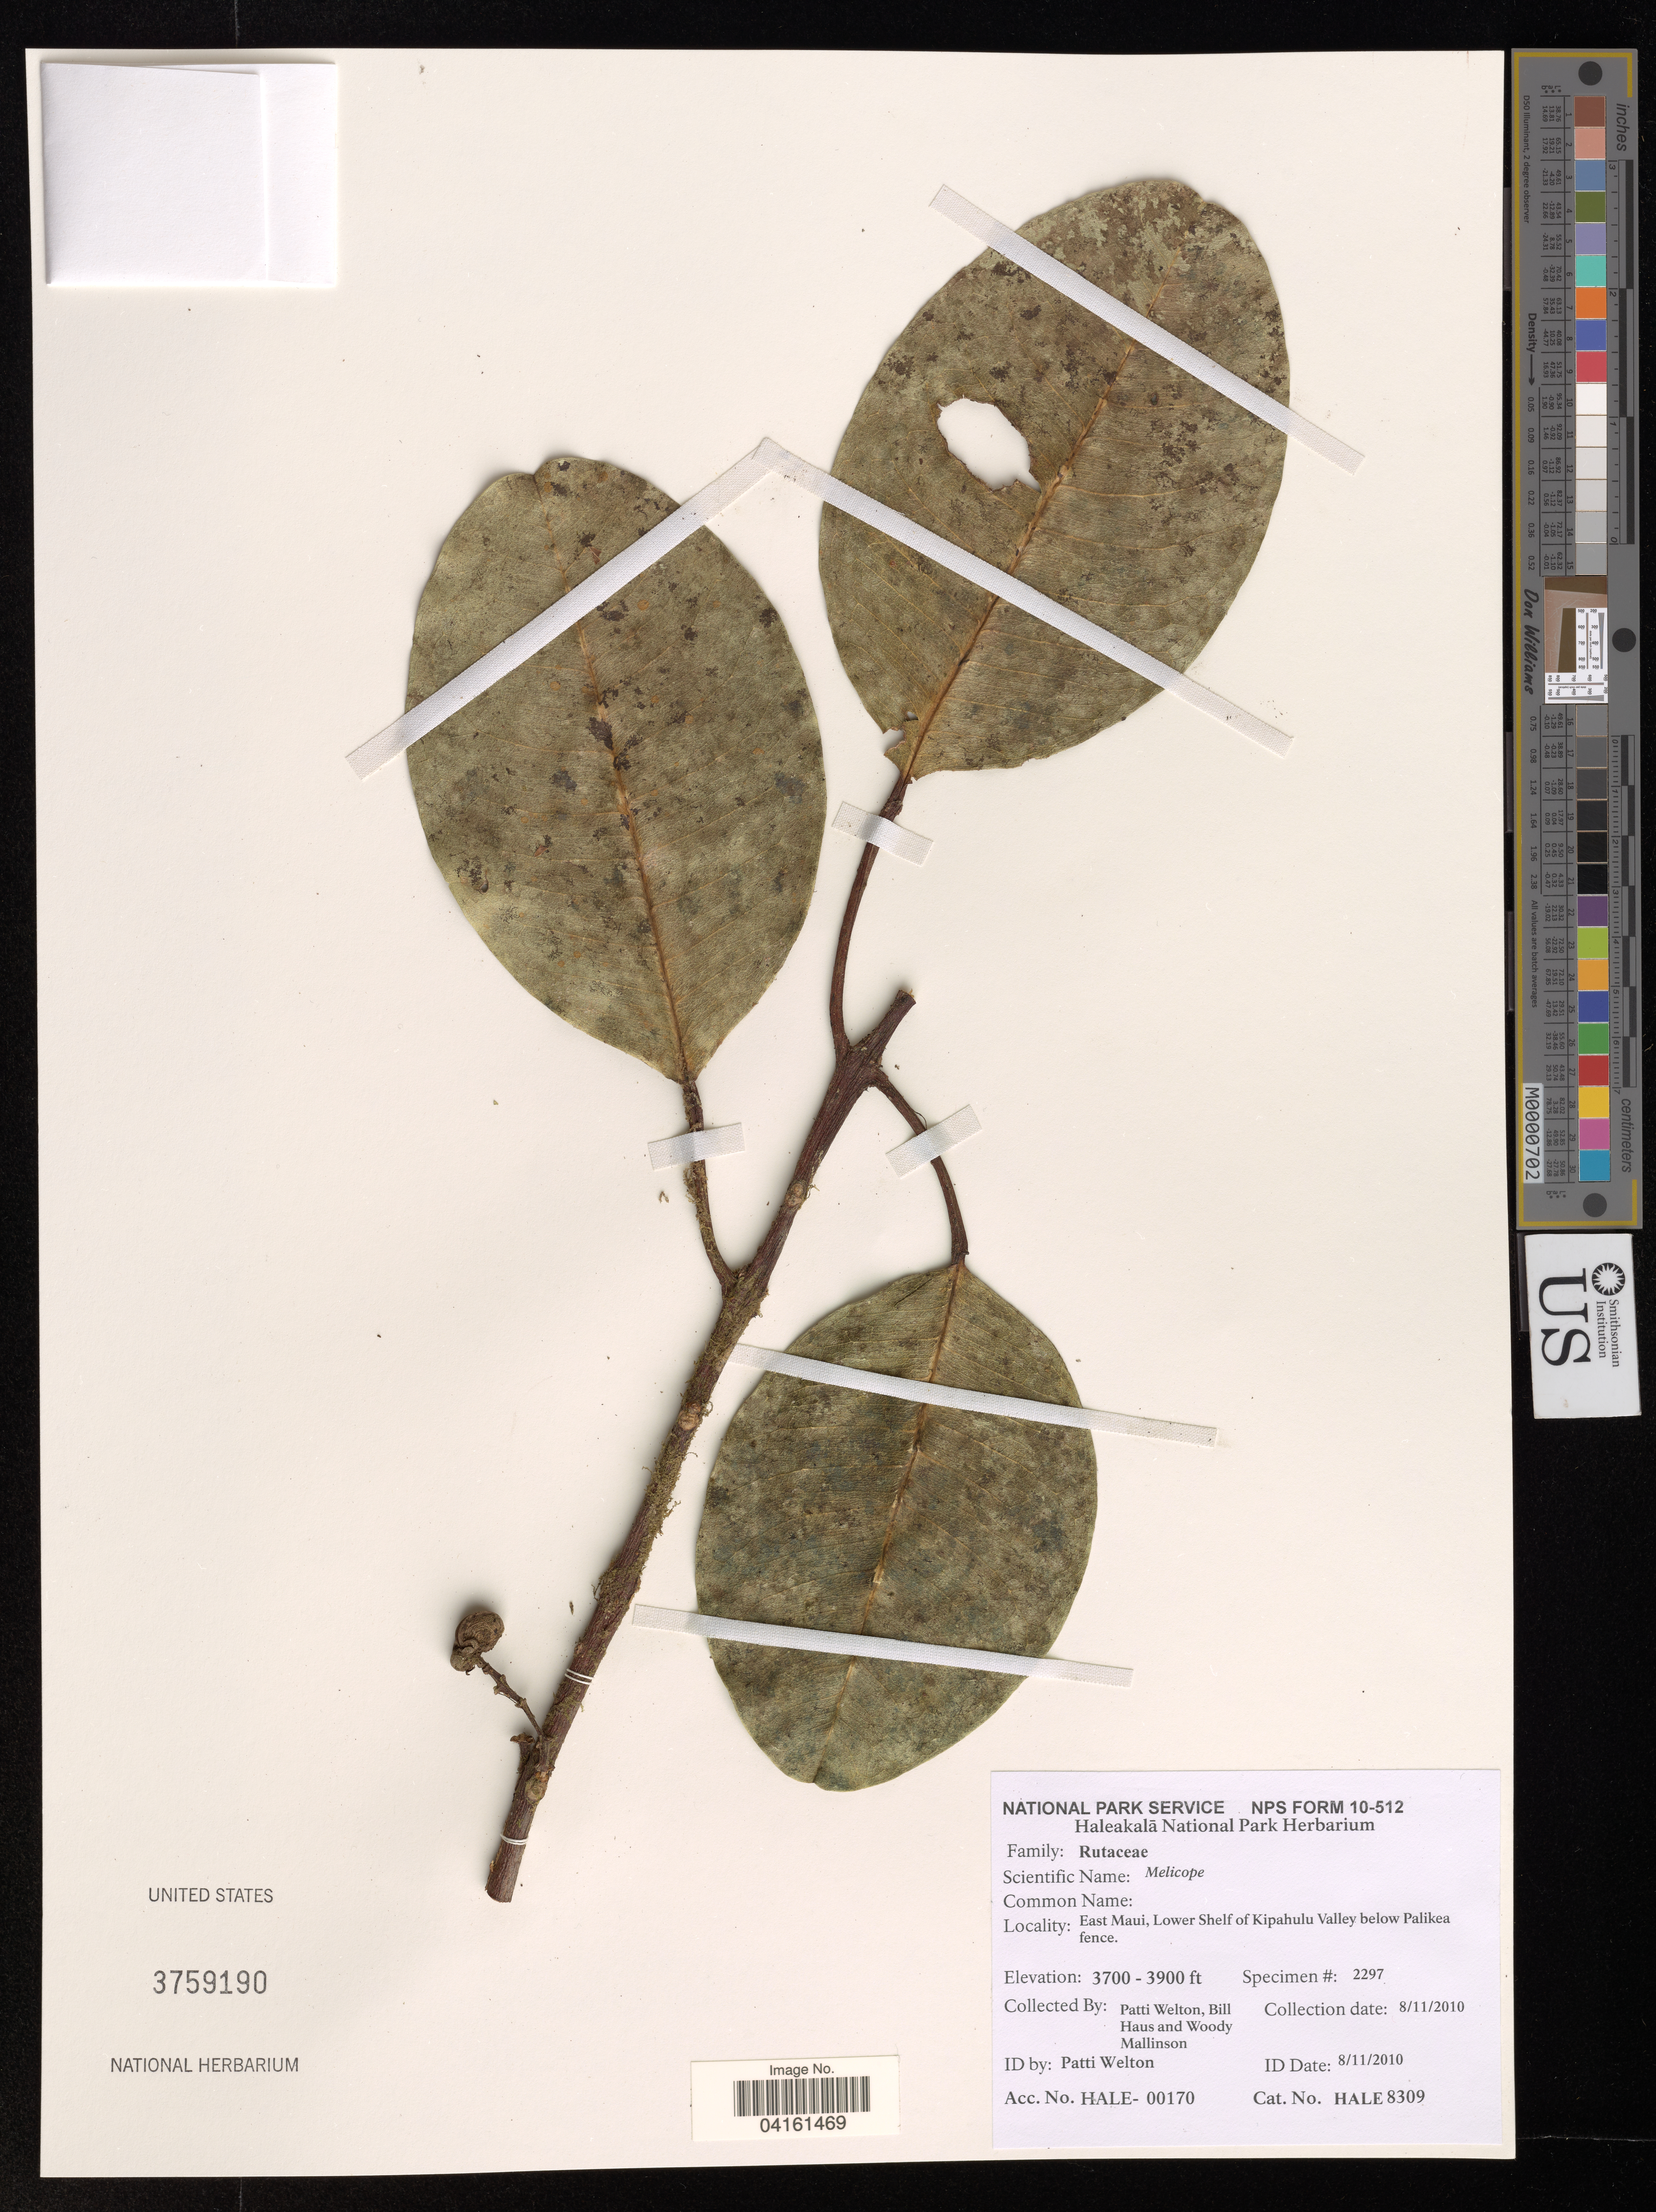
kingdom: Plantae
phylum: Tracheophyta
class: Magnoliopsida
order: Sapindales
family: Rutaceae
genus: Melicope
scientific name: Melicope sp.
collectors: P. Welton, B. Haus & W. Mallinson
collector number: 2297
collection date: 2010-08-11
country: United States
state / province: Hawaii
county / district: Maui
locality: East Maui, Lower Shelf of Kipahulu Valley below Palikea fence.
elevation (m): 1128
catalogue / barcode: US 3759190